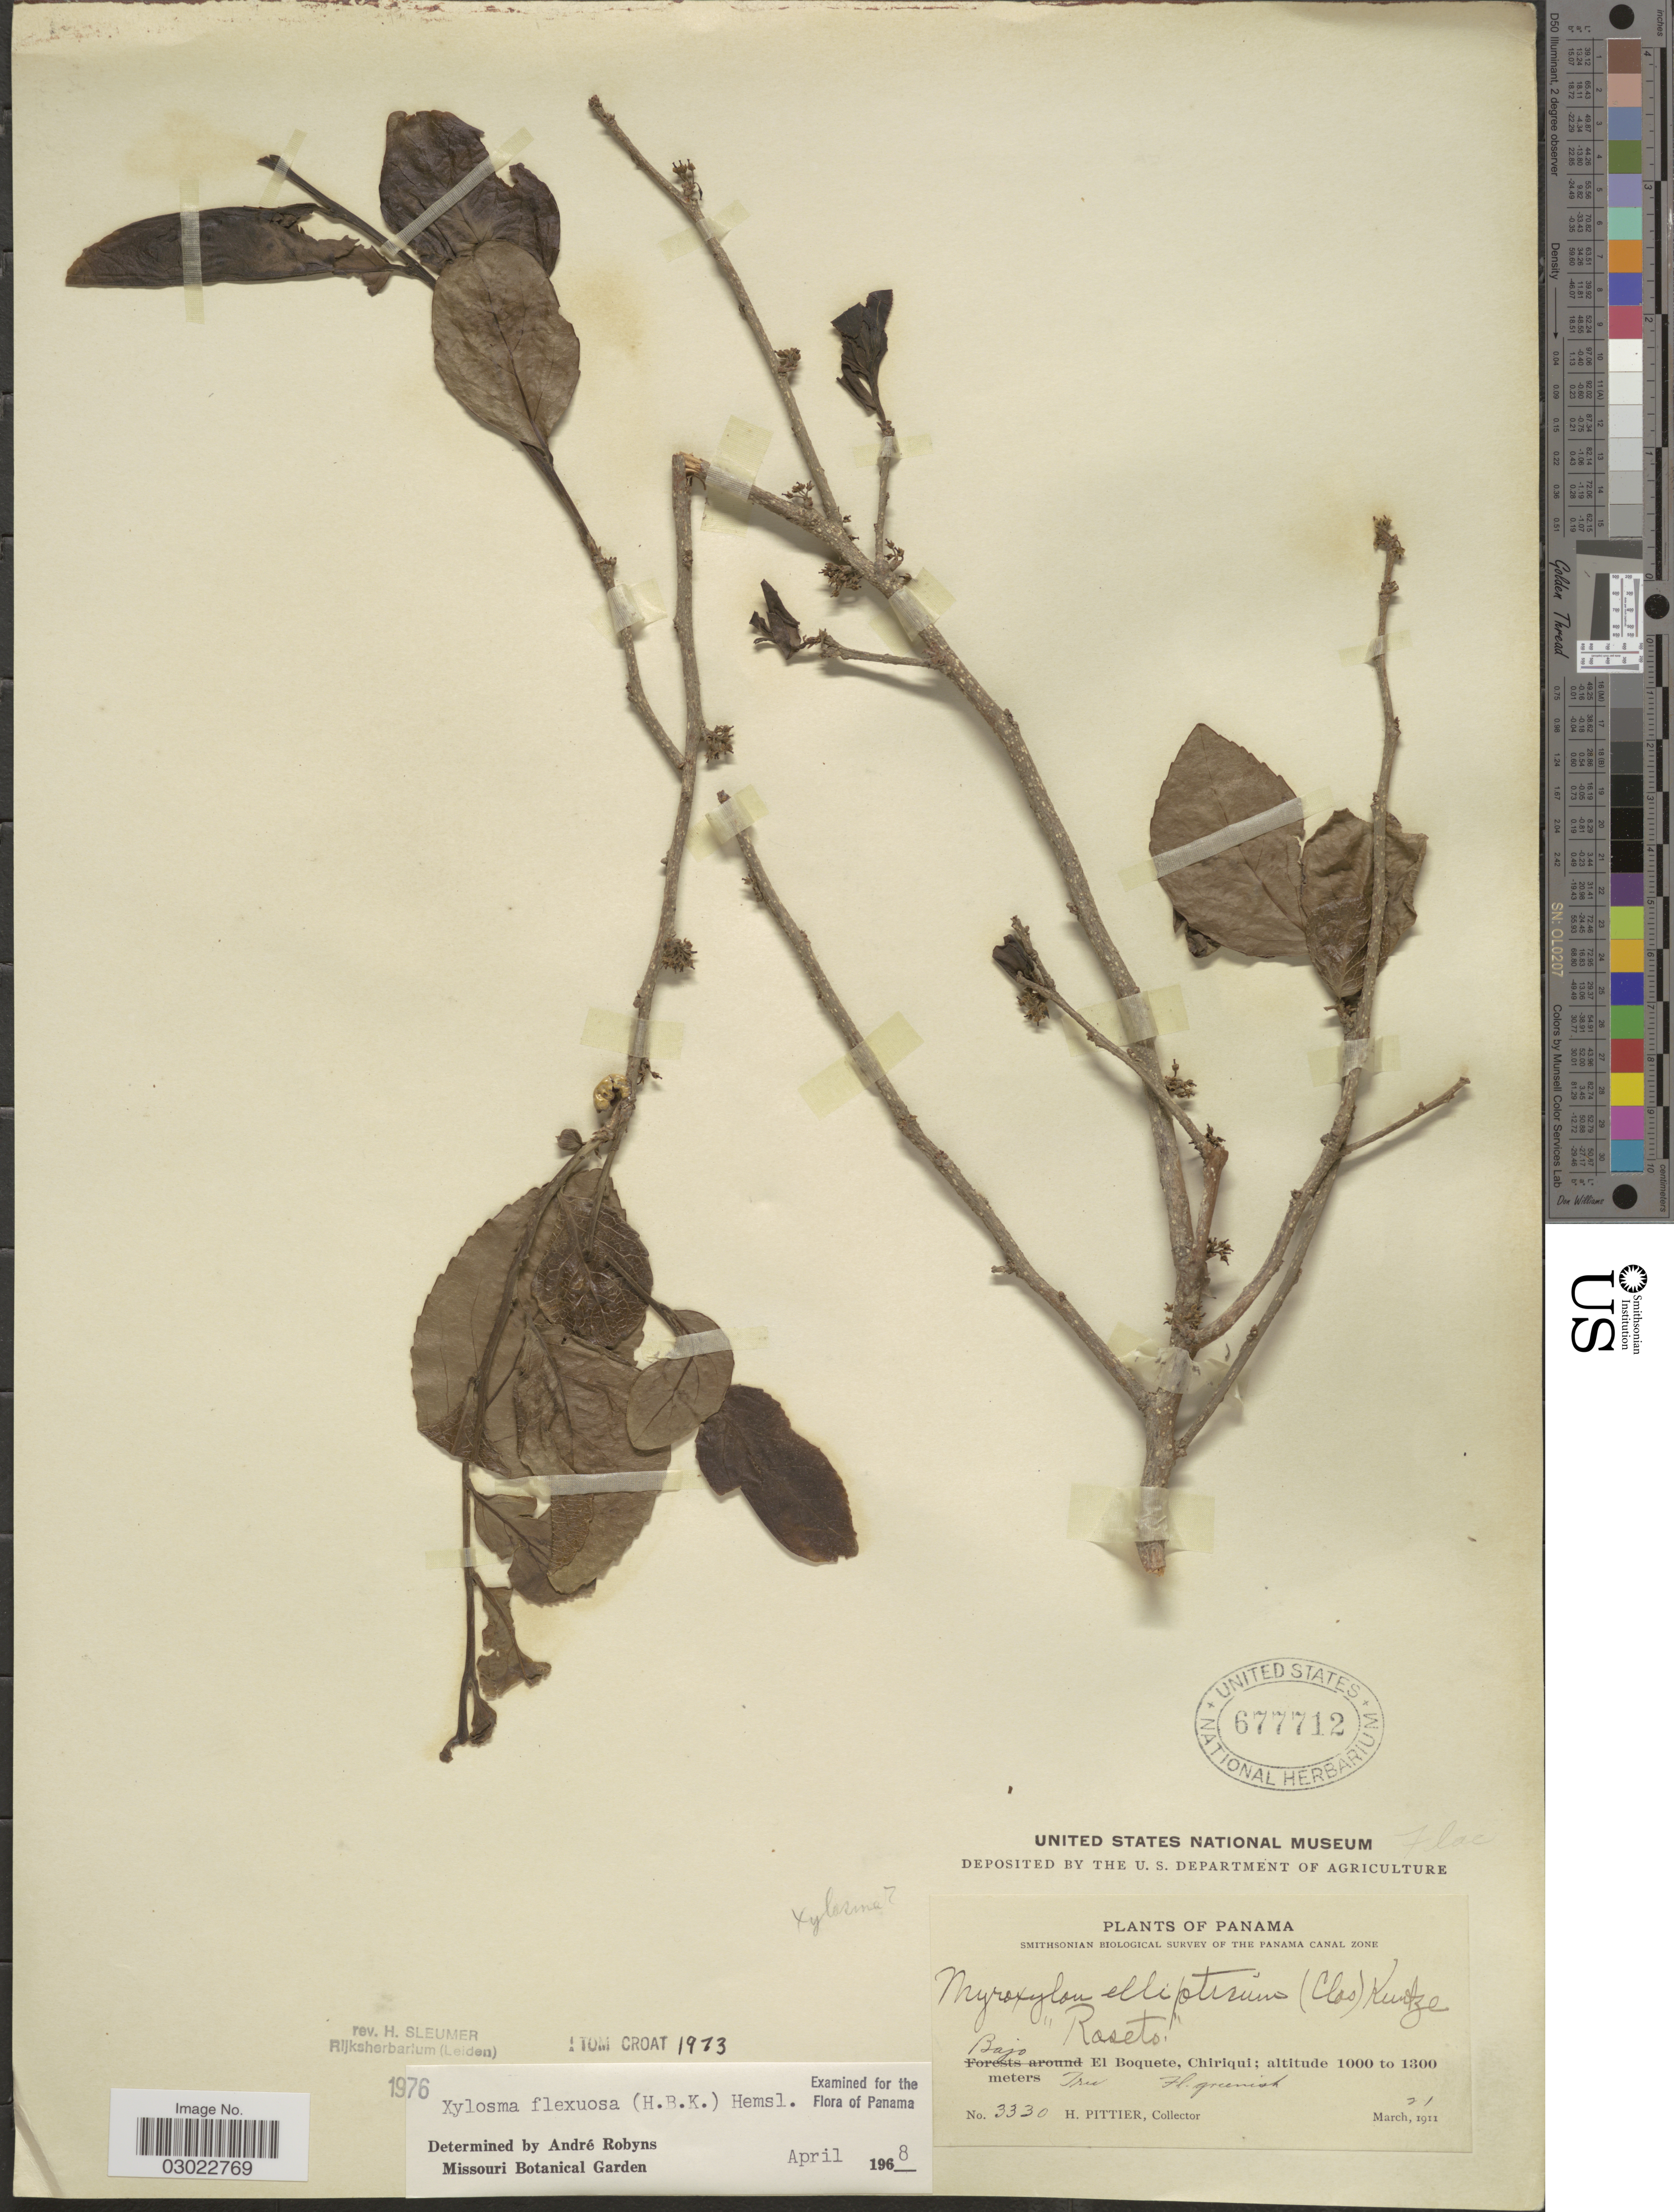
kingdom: Plantae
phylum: Tracheophyta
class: Magnoliopsida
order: Malpighiales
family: Salicaceae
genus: Xylosma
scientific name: Xylosma flexuosa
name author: (Kunth) Hemsl.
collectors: H. F. Pittier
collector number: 3330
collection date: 1911-03-21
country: Panama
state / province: Chiriqui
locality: Bajo El Boquete.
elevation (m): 1000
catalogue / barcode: US 677712